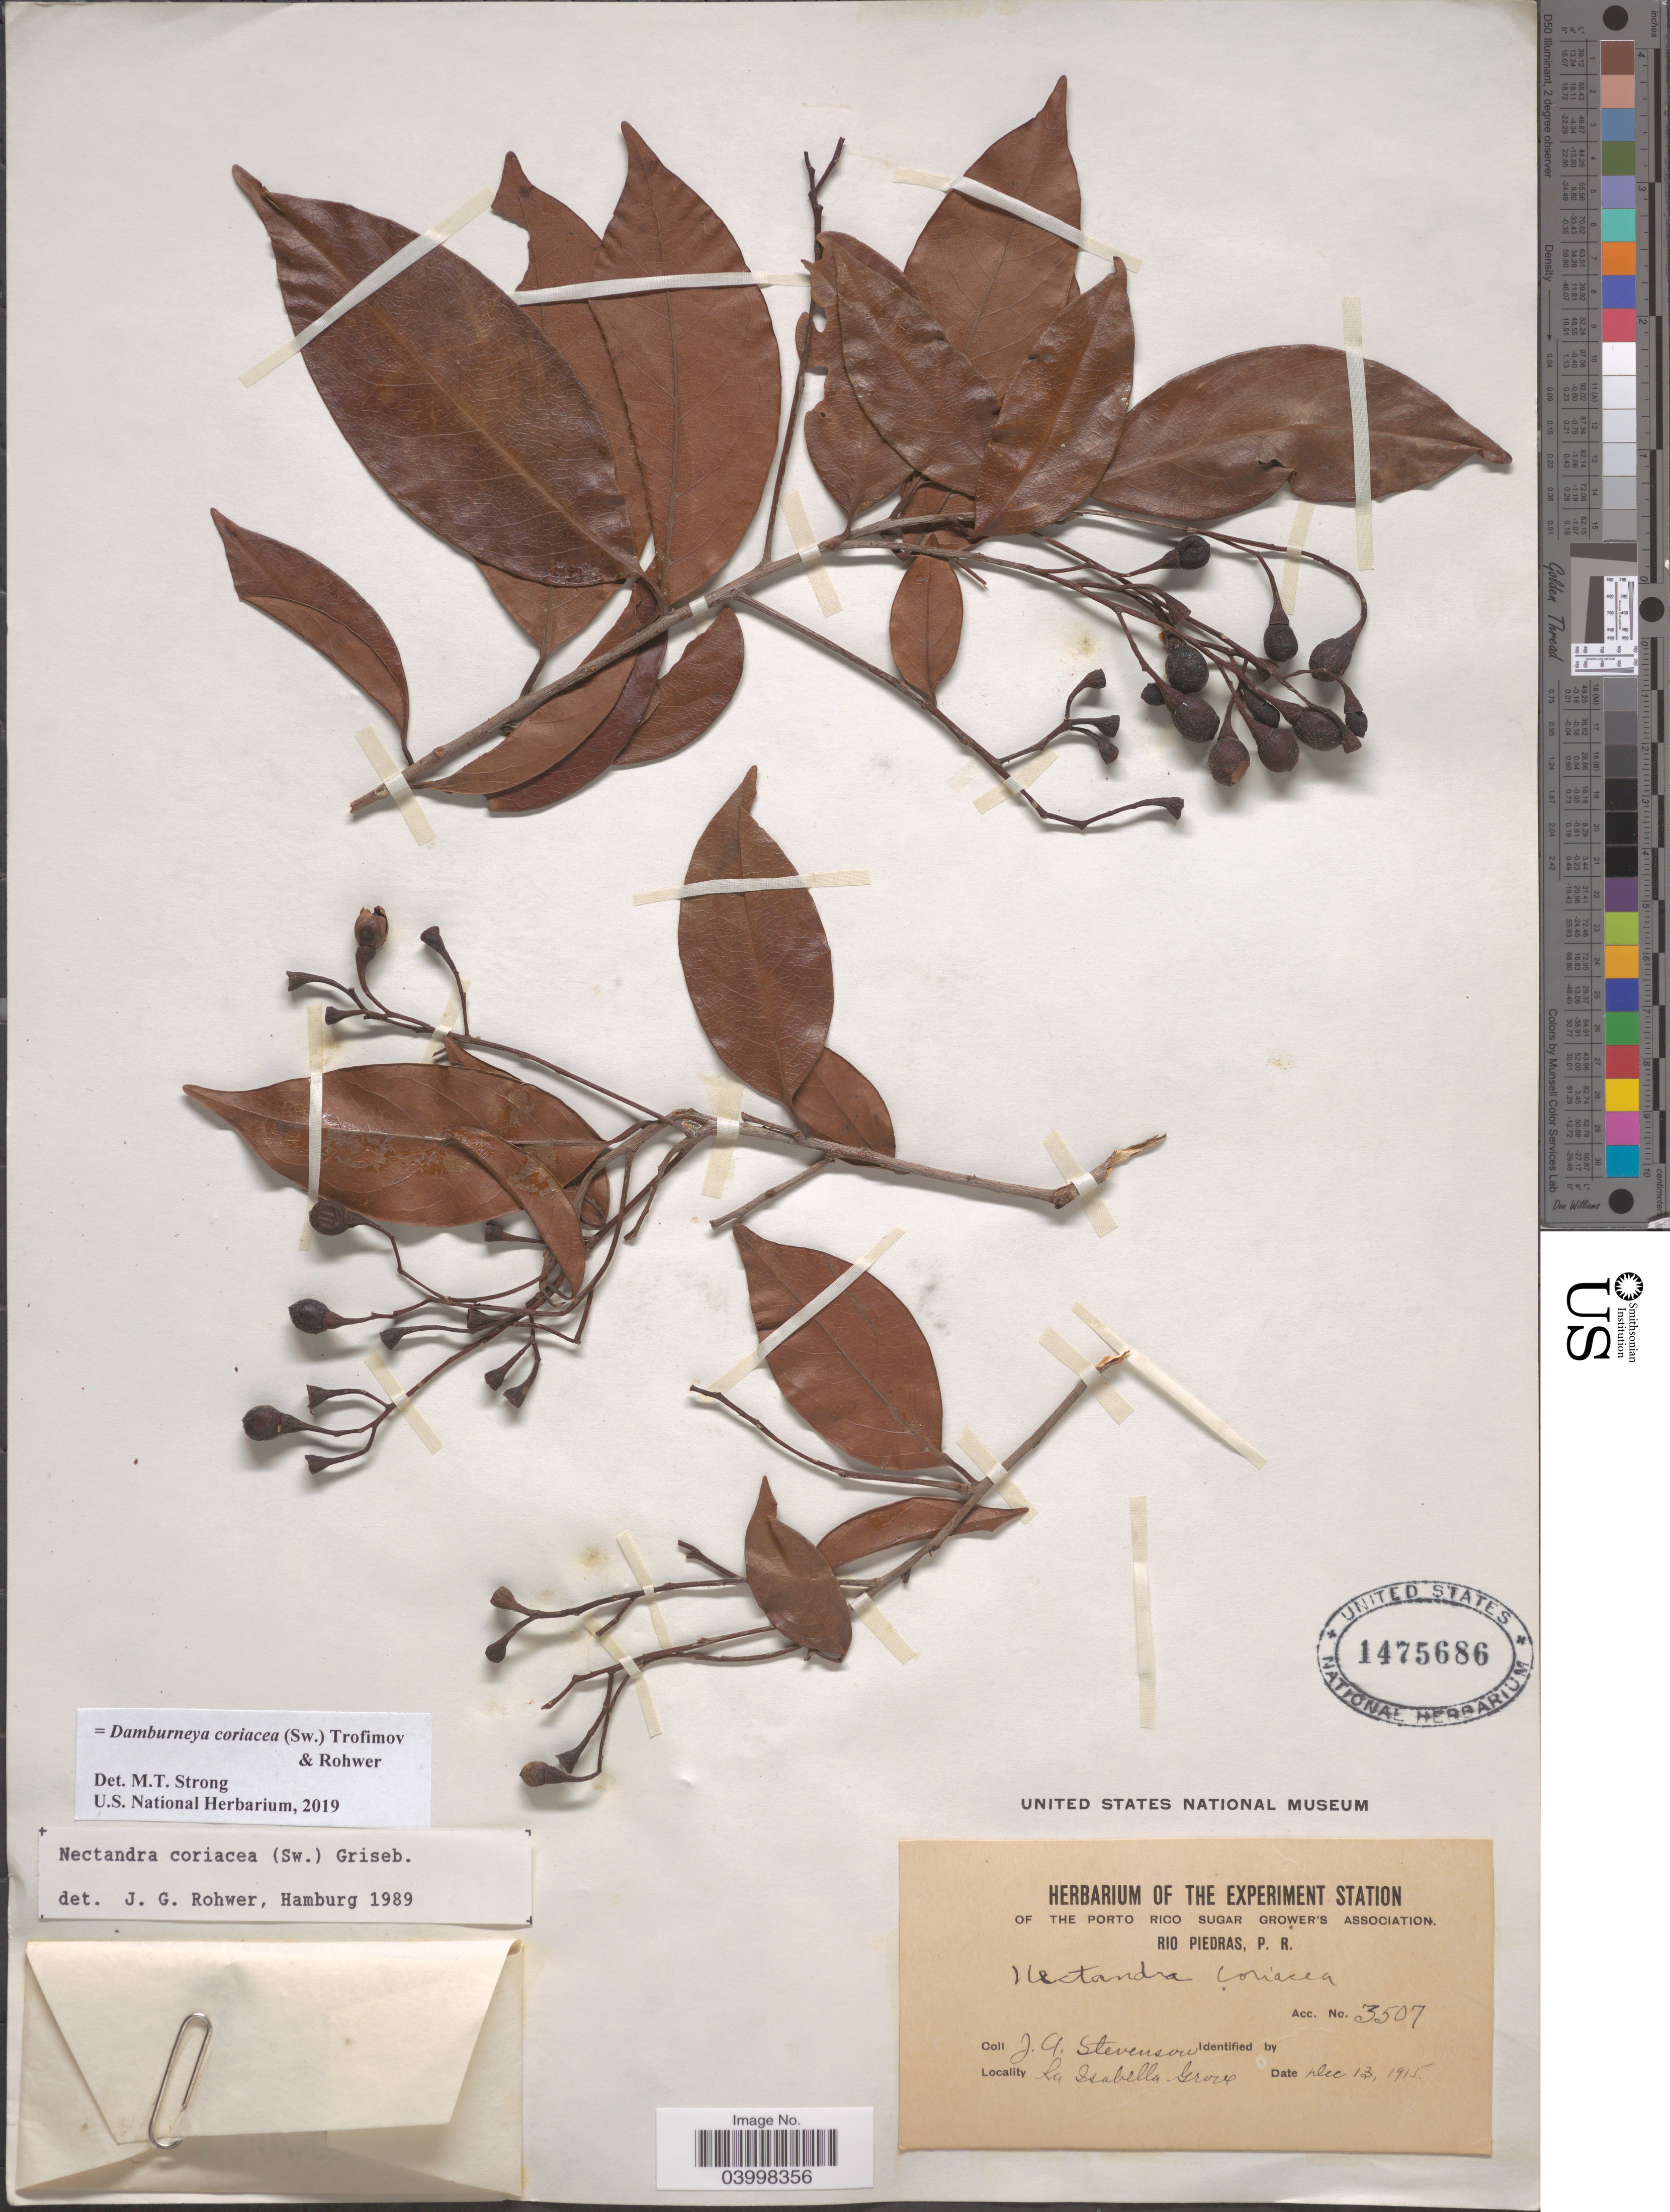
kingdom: Plantae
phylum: Tracheophyta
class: Magnoliopsida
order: Laurales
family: Lauraceae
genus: Damburneya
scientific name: Damburneya coriacea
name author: (Sw.) Trofimov & Rohwer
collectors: J. Stevenson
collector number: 3507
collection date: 1915-12-13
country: Puerto Rico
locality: La Isabella Grove.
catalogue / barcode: US 1475686